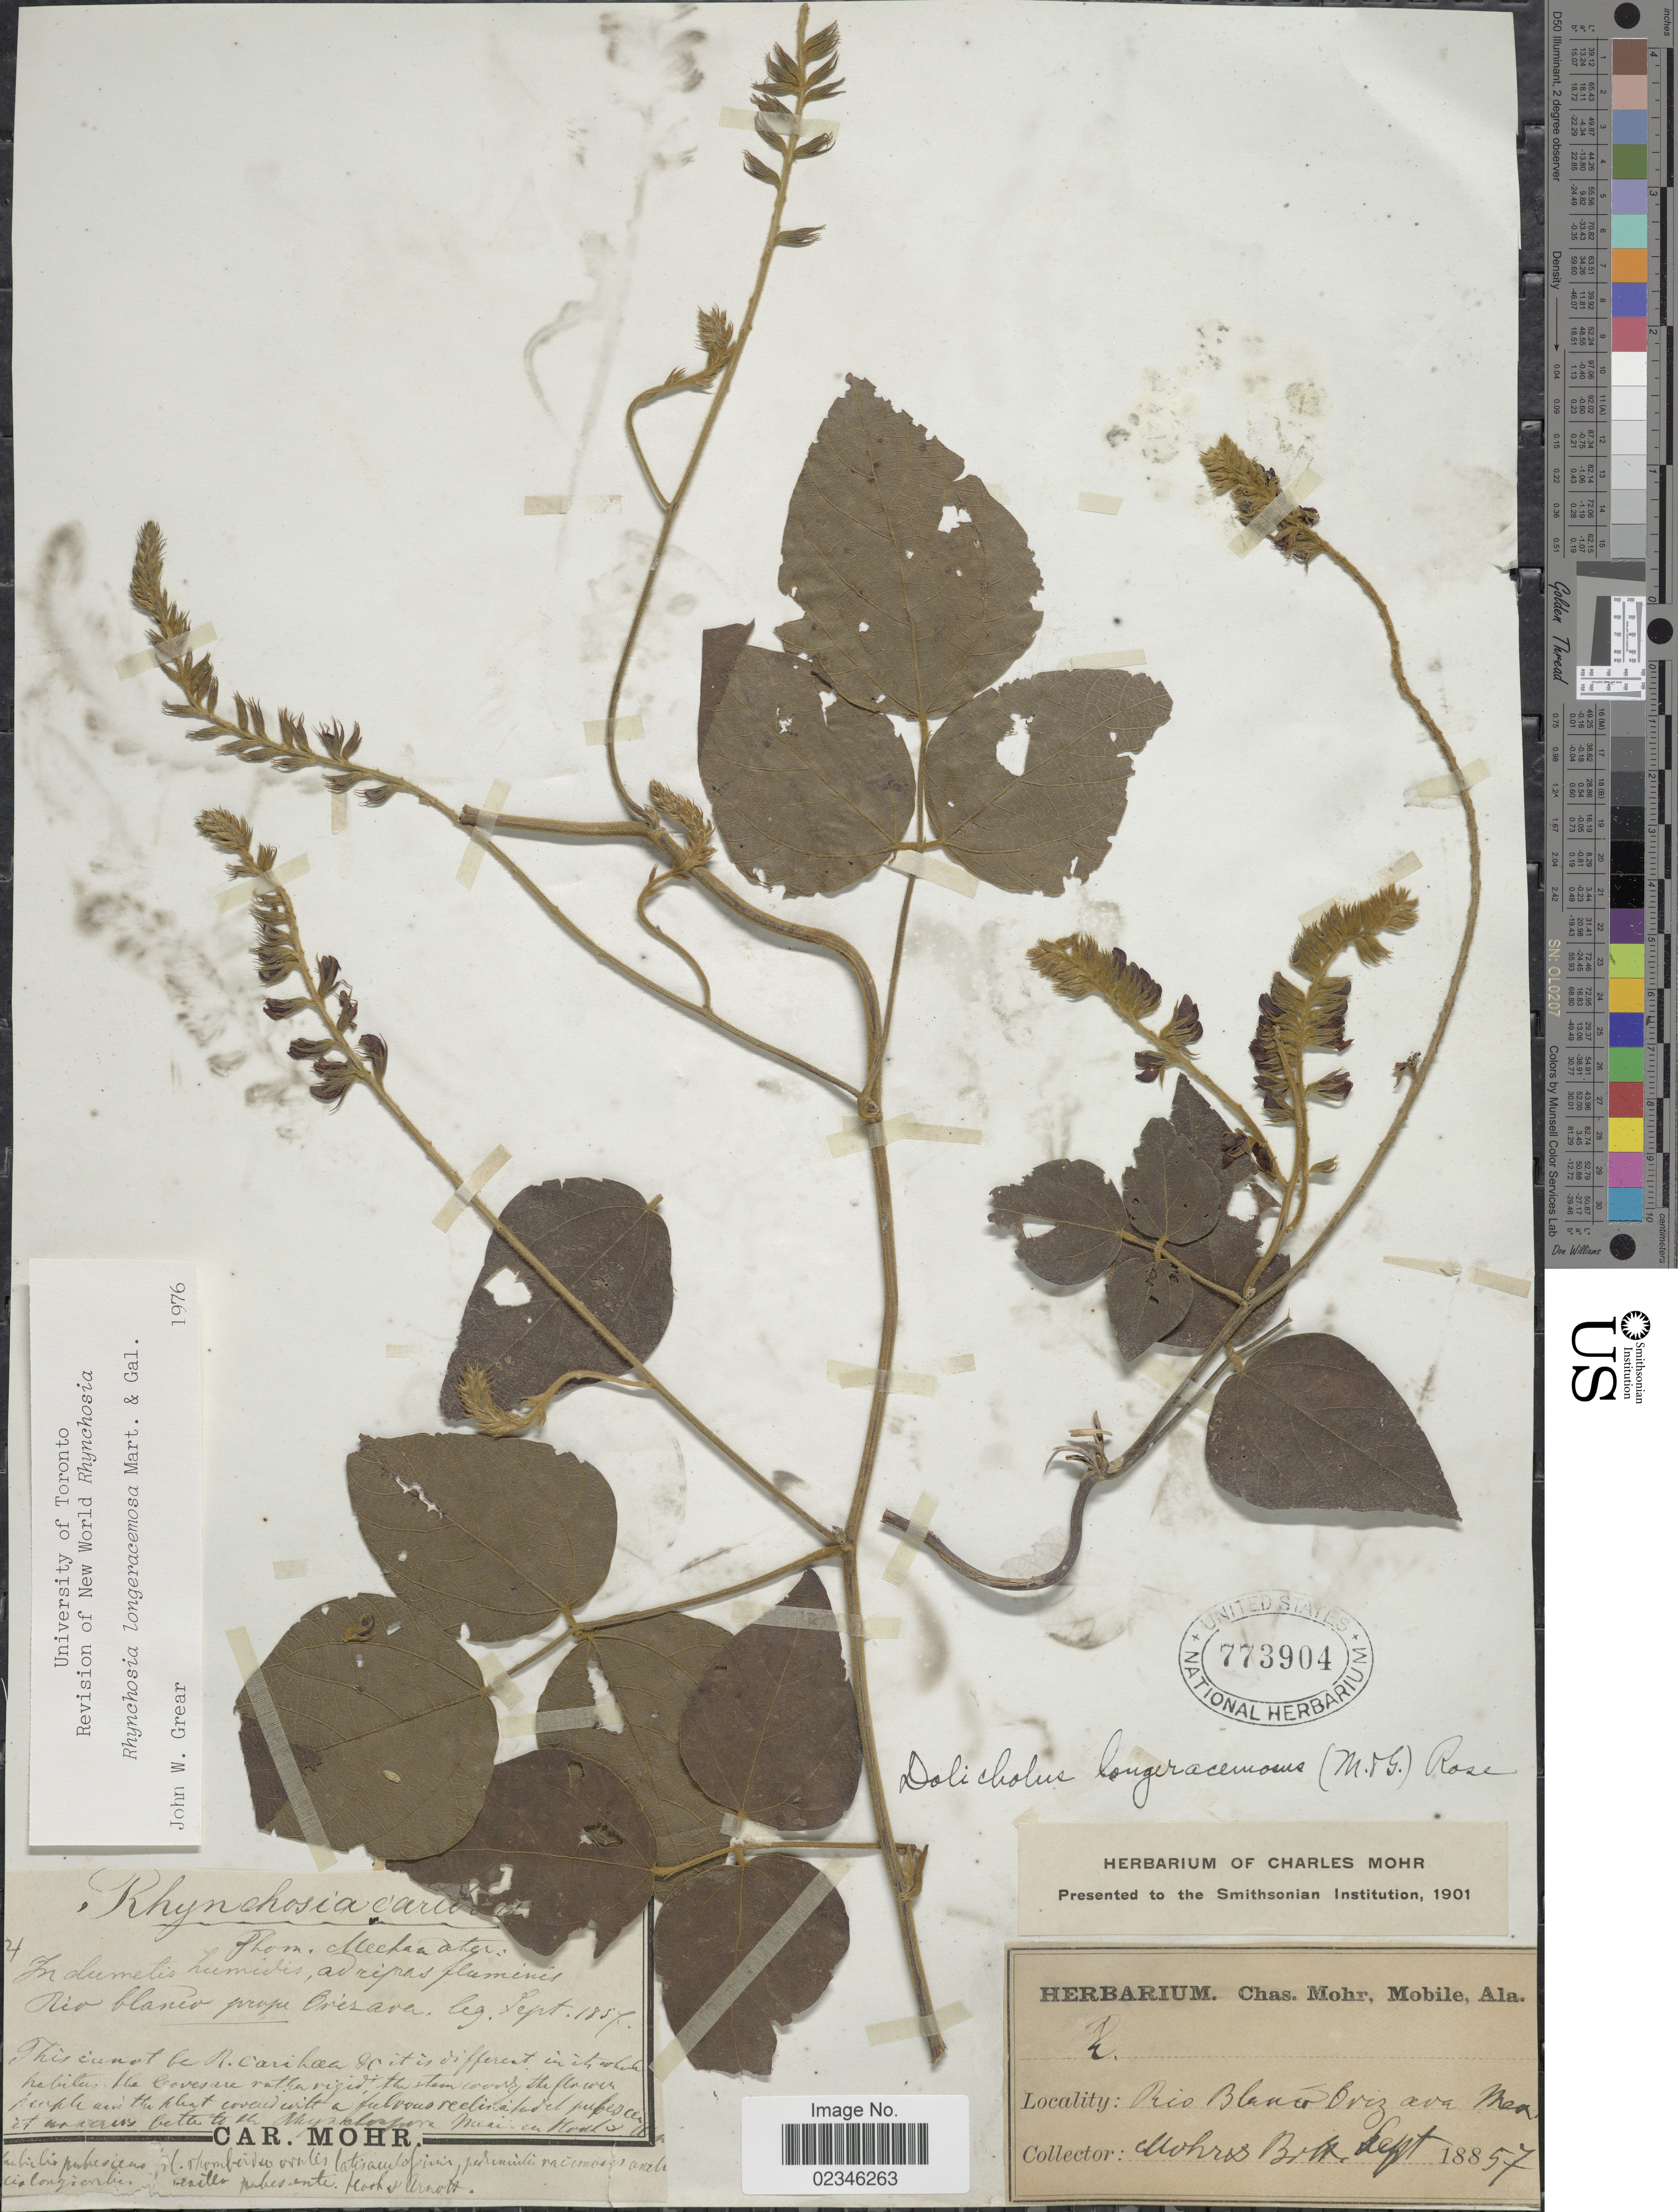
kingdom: Plantae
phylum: Tracheophyta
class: Magnoliopsida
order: Fabales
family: Fabaceae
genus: Rhynchosia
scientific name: Rhynchosia longeracemosa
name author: M. Martens & Galeotti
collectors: Mohr, C. T. (herbarium)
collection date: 1857-09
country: Mexico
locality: Rio Blanco porpe Orizava Mex.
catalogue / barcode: US 773904